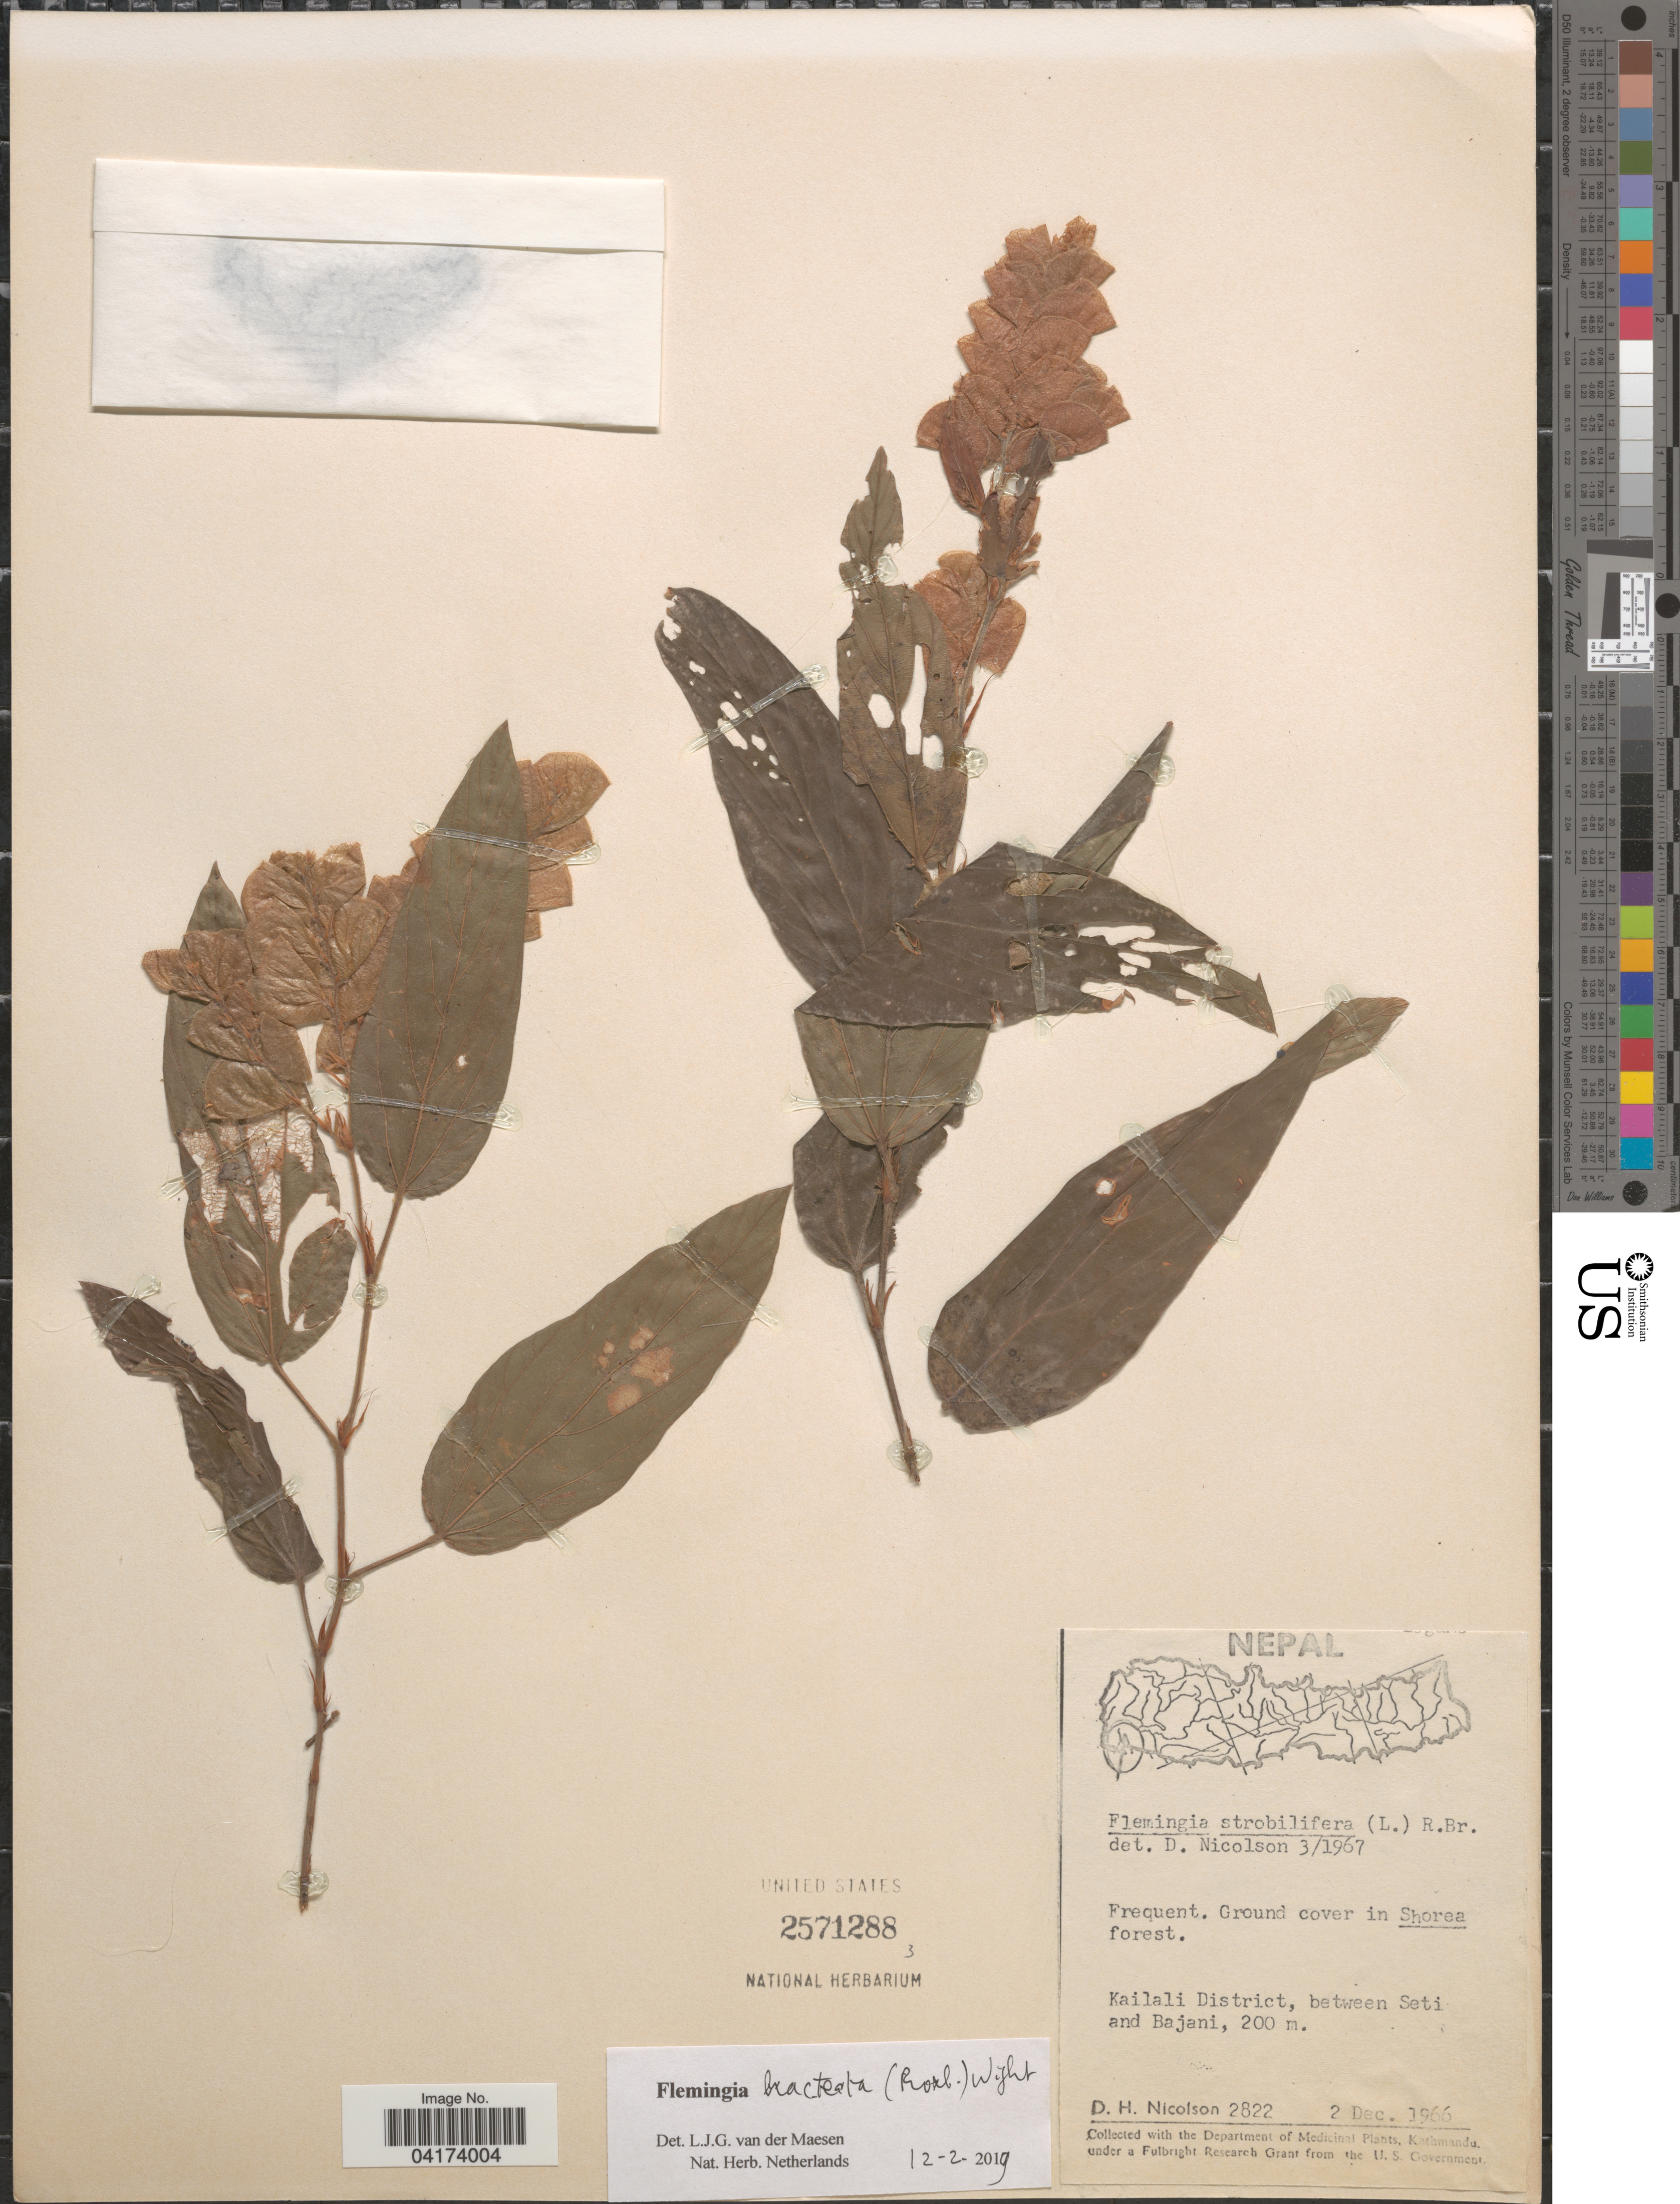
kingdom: Plantae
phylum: Tracheophyta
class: Magnoliopsida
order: Fabales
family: Fabaceae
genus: Flemingia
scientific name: Flemingia bracteata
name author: (Roxb.) Wight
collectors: D. H. Nicolson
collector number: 2822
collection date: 1966-12-02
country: Nepal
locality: Kailali District, between Seti and Bajani.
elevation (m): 200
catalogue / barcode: US 2571288